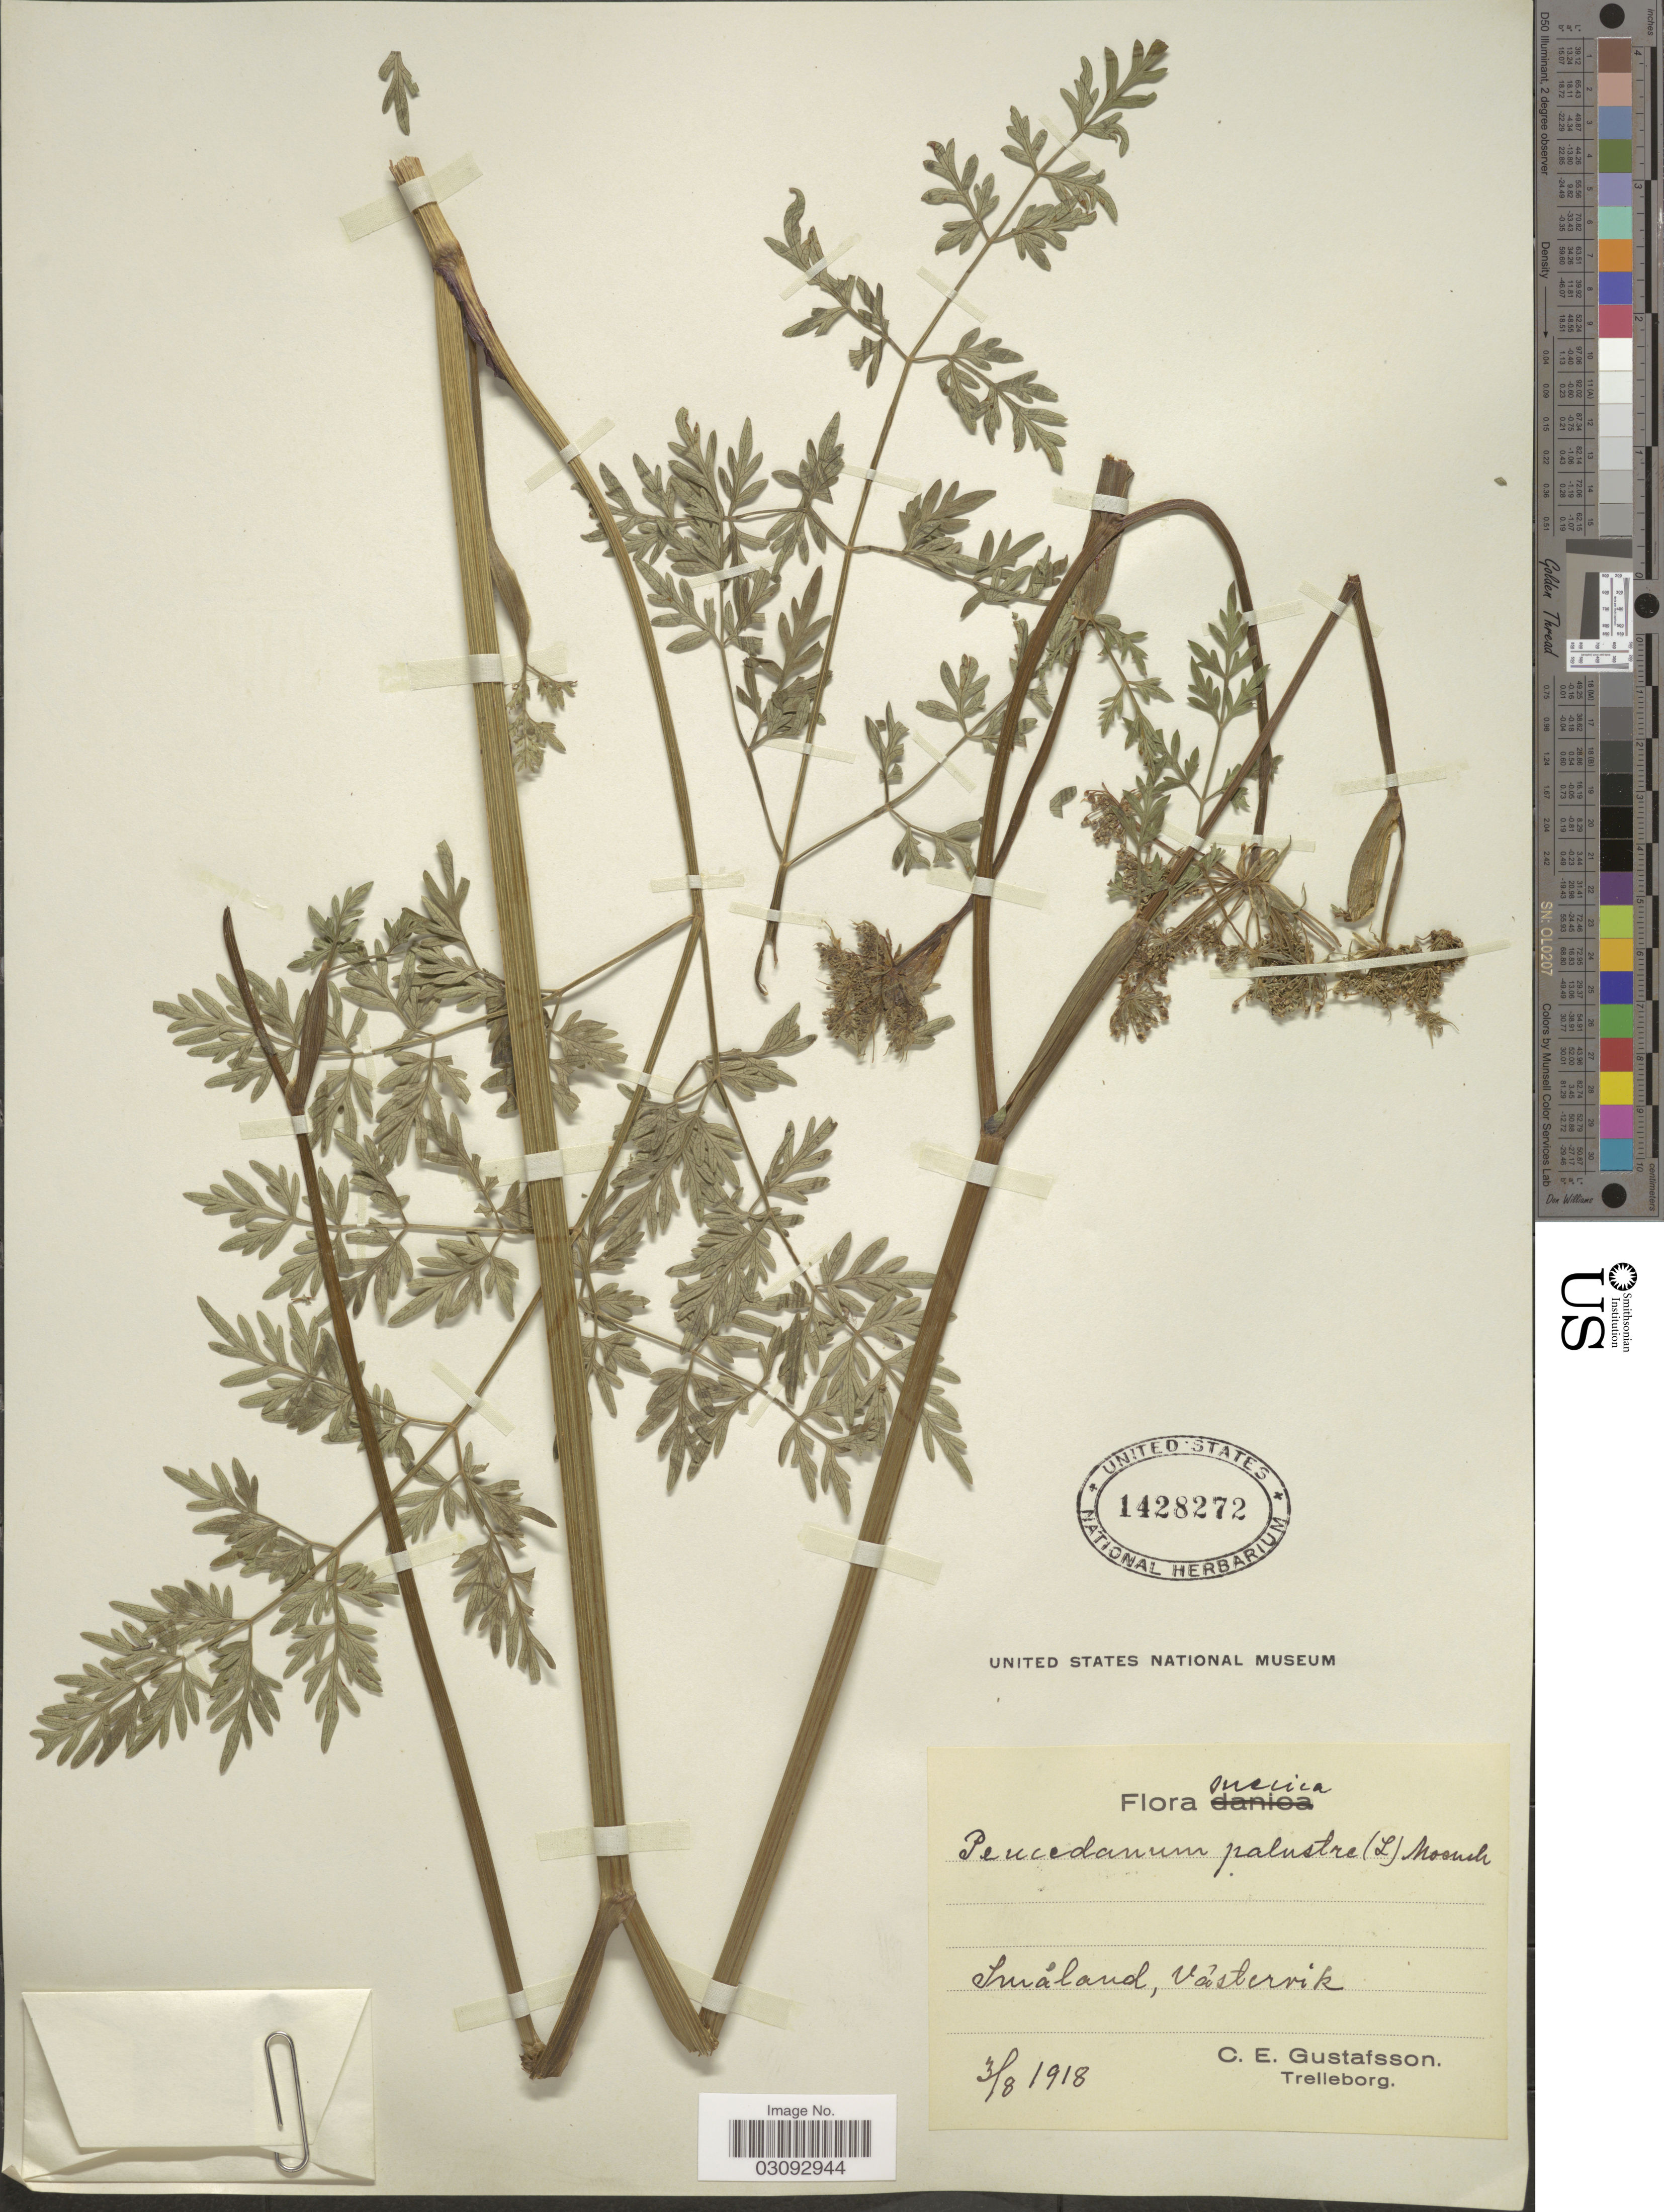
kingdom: Plantae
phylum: Tracheophyta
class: Magnoliopsida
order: Apiales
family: Apiaceae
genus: Peucedanum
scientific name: Peucedanum palustre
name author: (L.) Moench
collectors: C. Gustafsson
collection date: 1918-08-03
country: Sweden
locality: Smaland, Vastervik.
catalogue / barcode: US 1428272